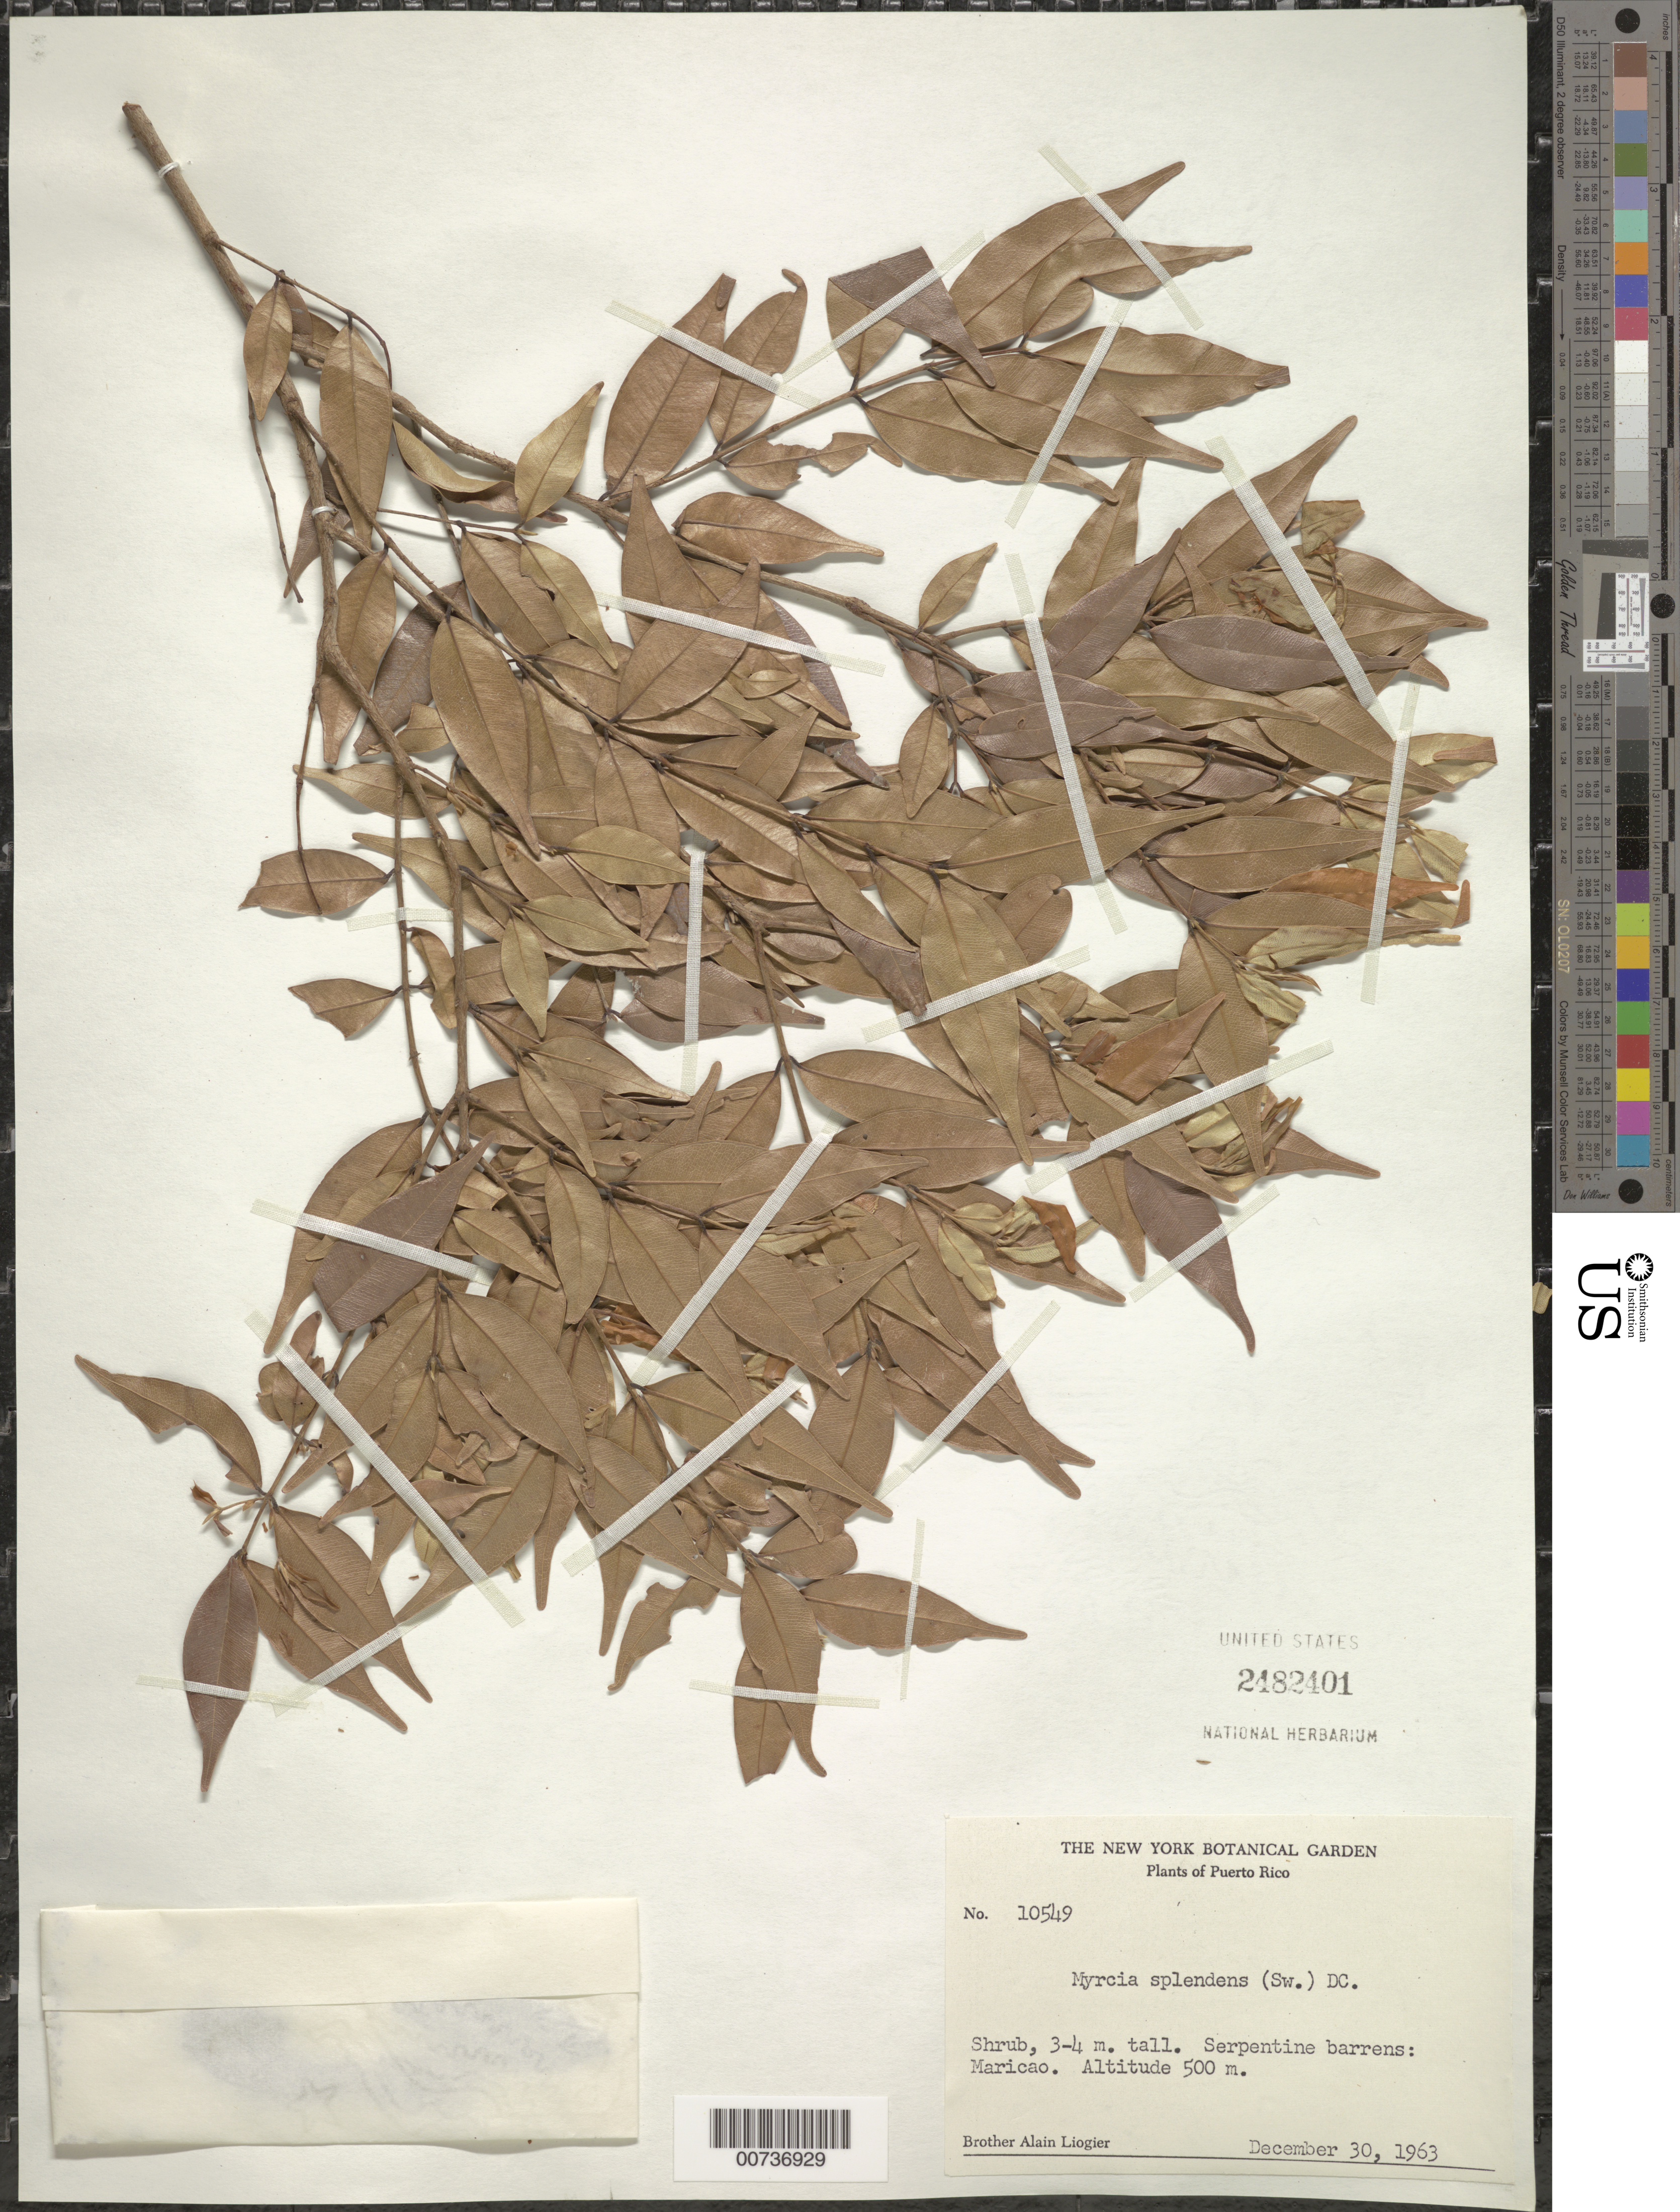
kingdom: Plantae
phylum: Tracheophyta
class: Magnoliopsida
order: Myrtales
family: Myrtaceae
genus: Myrcia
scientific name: Myrcia splendens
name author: (Sw.) DC.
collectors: A. H. Liogier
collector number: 10549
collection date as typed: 30 Dec 1963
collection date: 1963-12-30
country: Puerto Rico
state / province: Maricao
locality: Maricao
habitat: Serpentine barrens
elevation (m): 500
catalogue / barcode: US 2482401